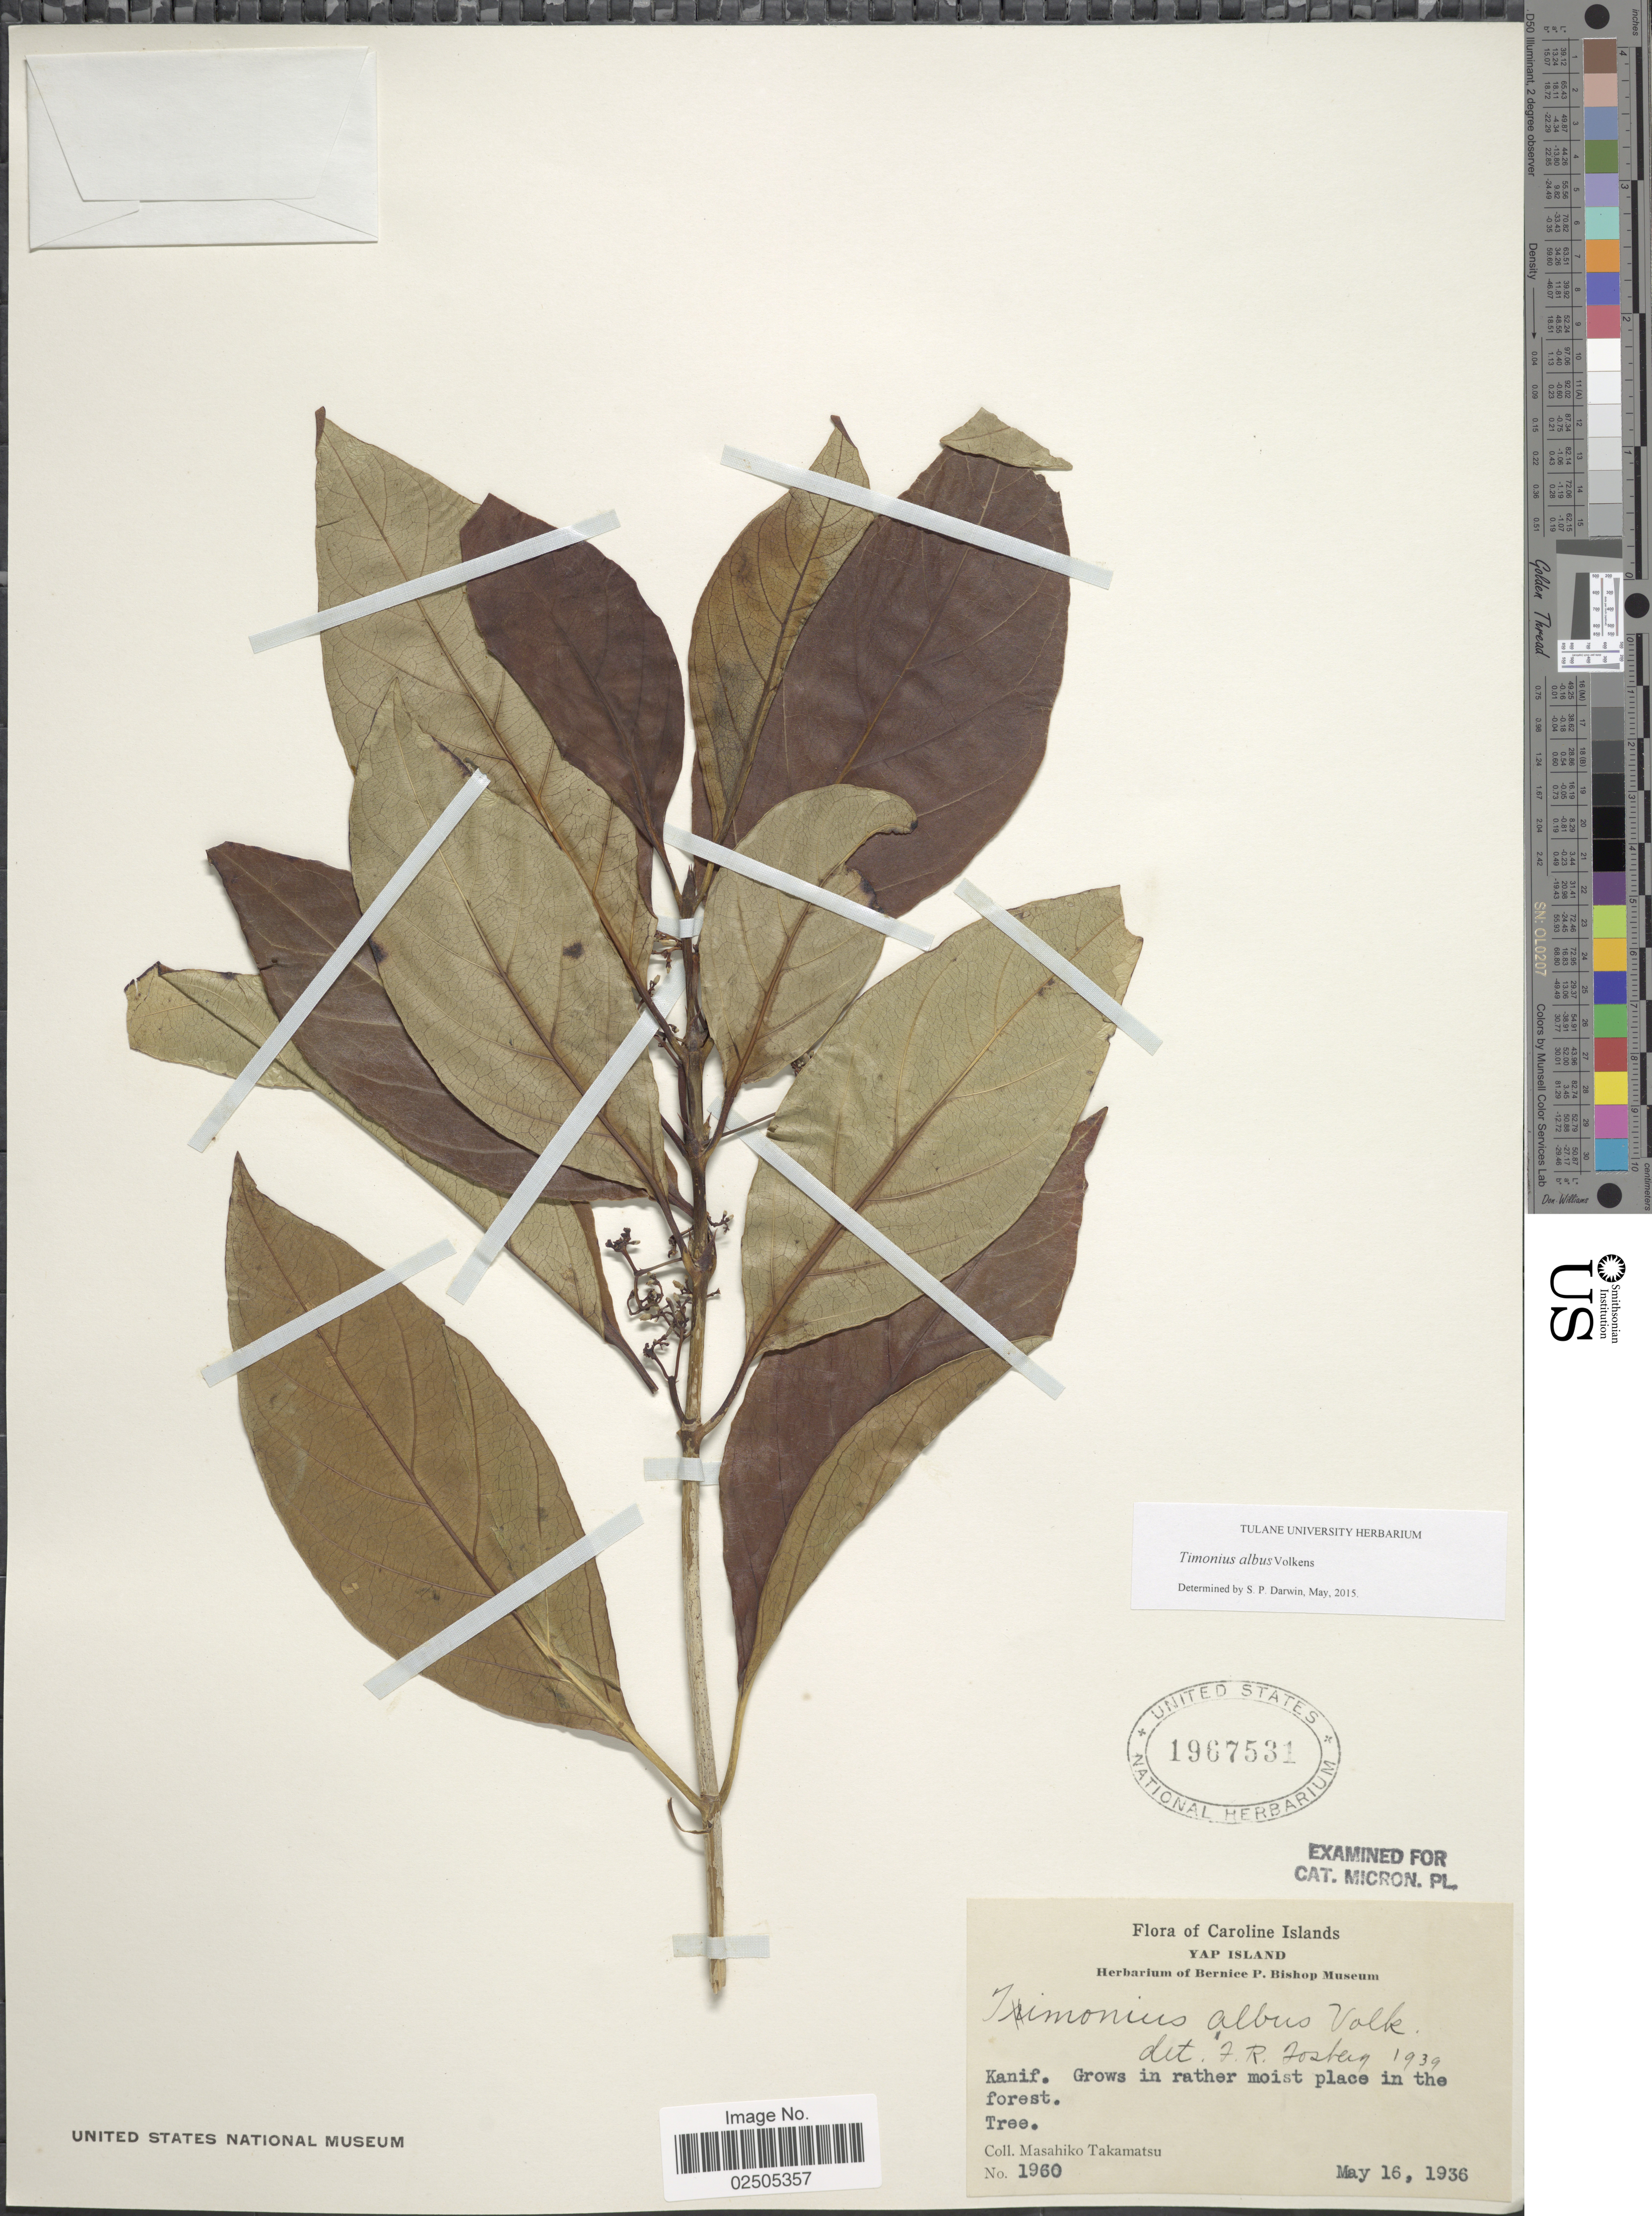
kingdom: Plantae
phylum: Tracheophyta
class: Magnoliopsida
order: Gentianales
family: Rubiaceae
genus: Timonius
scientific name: Timonius albus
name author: Volkens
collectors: M. Takamatsu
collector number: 1960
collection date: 1936-05-16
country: Micronesia, Federated States of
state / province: Yap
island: Yap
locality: Caroline Islands, Yap Island, Kanif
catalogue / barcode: US 1967531